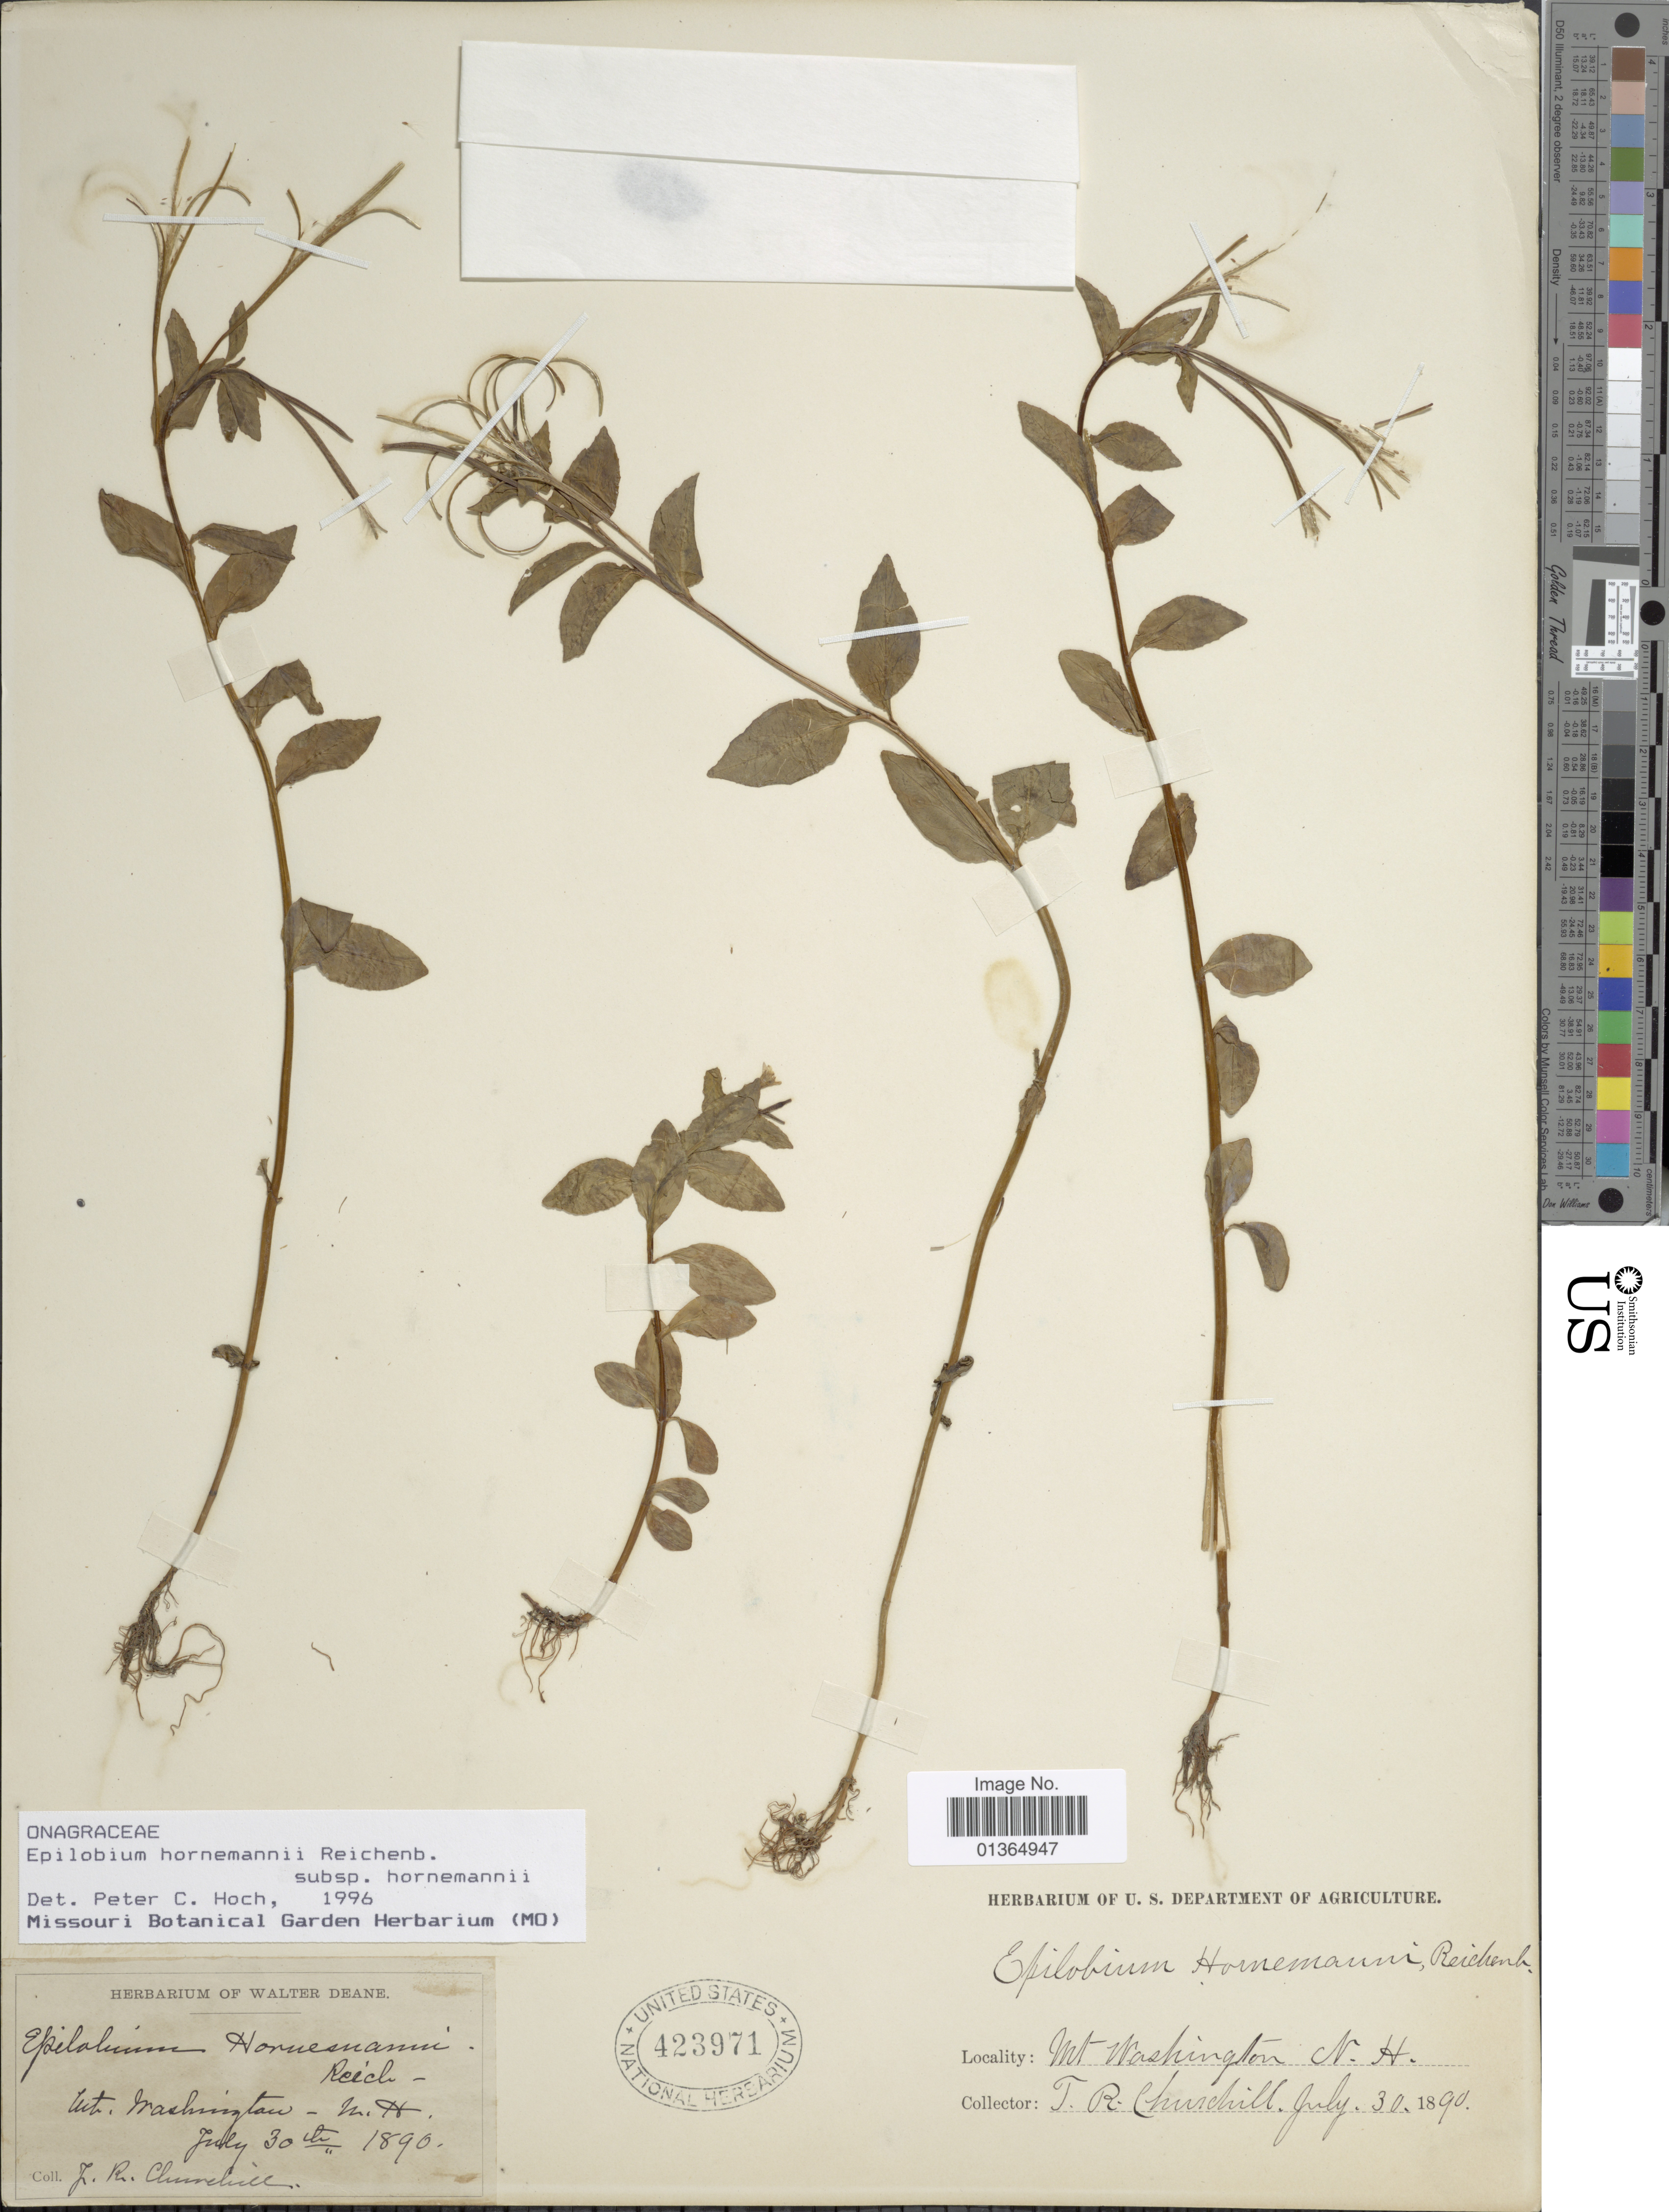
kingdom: Plantae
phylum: Tracheophyta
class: Magnoliopsida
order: Myrtales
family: Onagraceae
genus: Epilobium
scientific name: Epilobium hornemannii subsp. hornemannii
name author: Rchb.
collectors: T. Churchill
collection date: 1890-07-30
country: United States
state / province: Washington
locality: N.H.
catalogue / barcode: US 423971